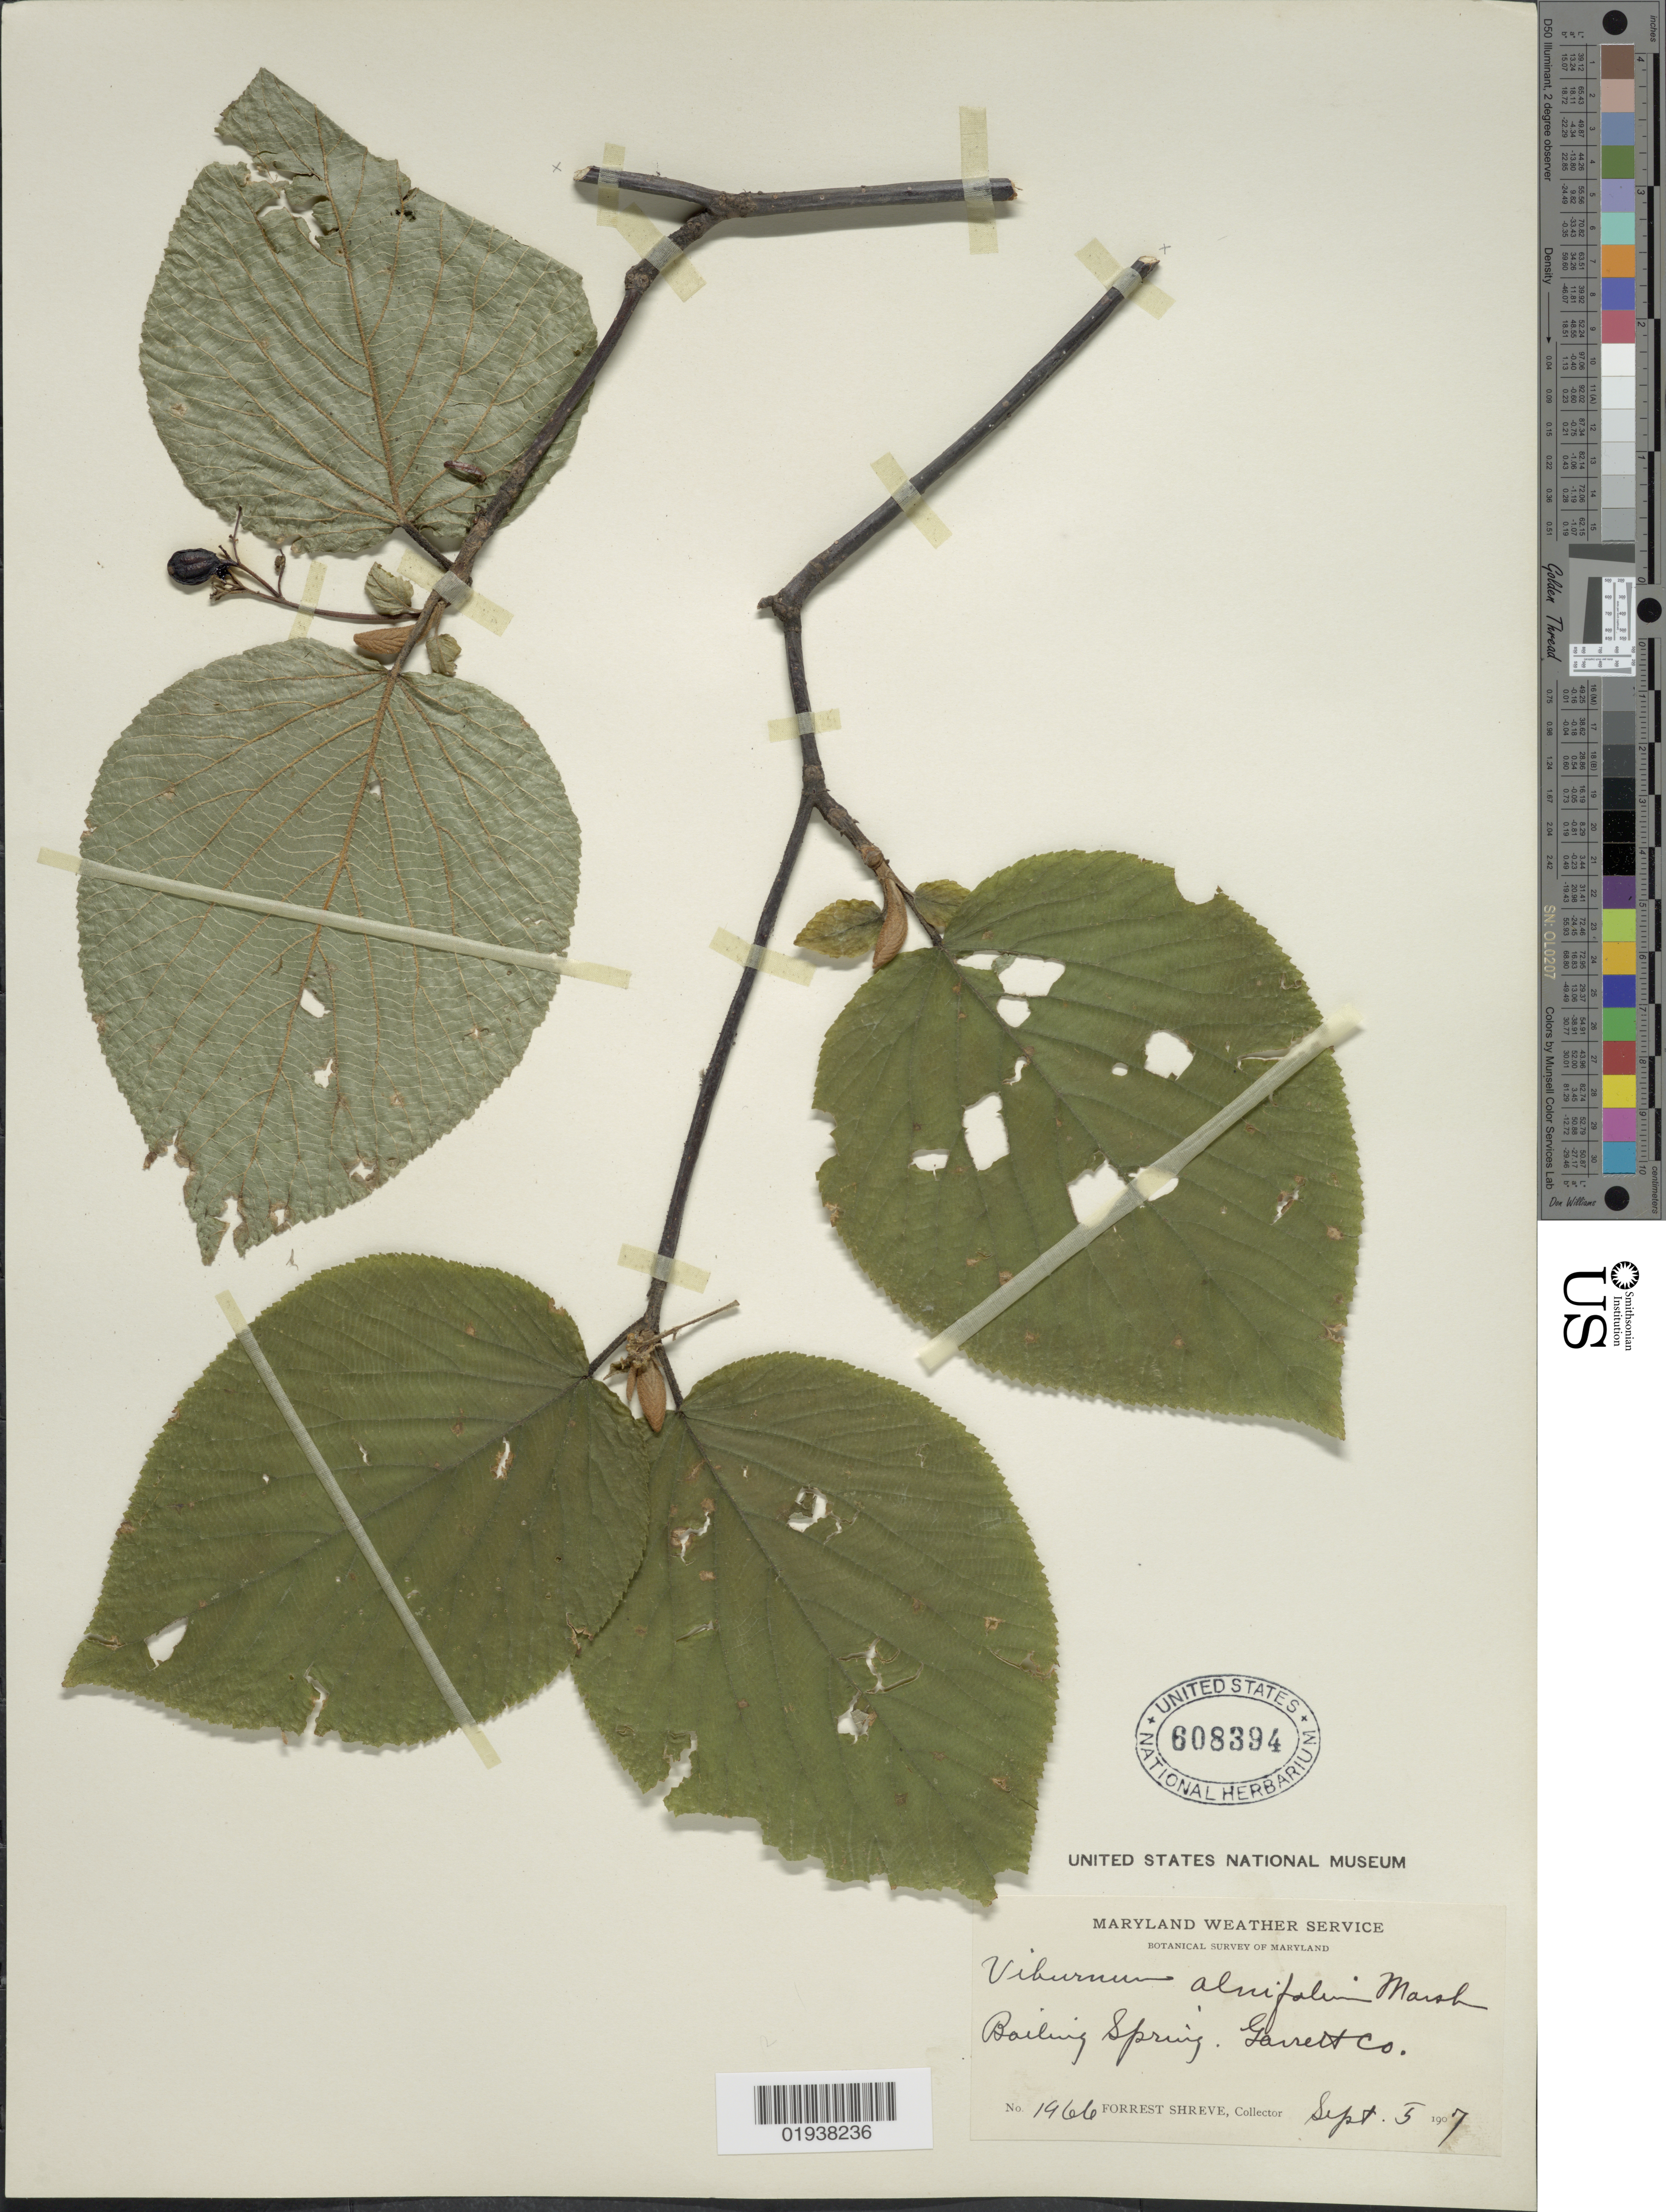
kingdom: Plantae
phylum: Tracheophyta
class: Magnoliopsida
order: Dipsacales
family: Viburnaceae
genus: Viburnum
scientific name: Viburnum alnifolium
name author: Marshall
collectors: F. Shreve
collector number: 1966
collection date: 1907-09-05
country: United States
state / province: Maryland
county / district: Garrett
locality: Bailing Spring. Garrett Co.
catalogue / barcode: US 608394